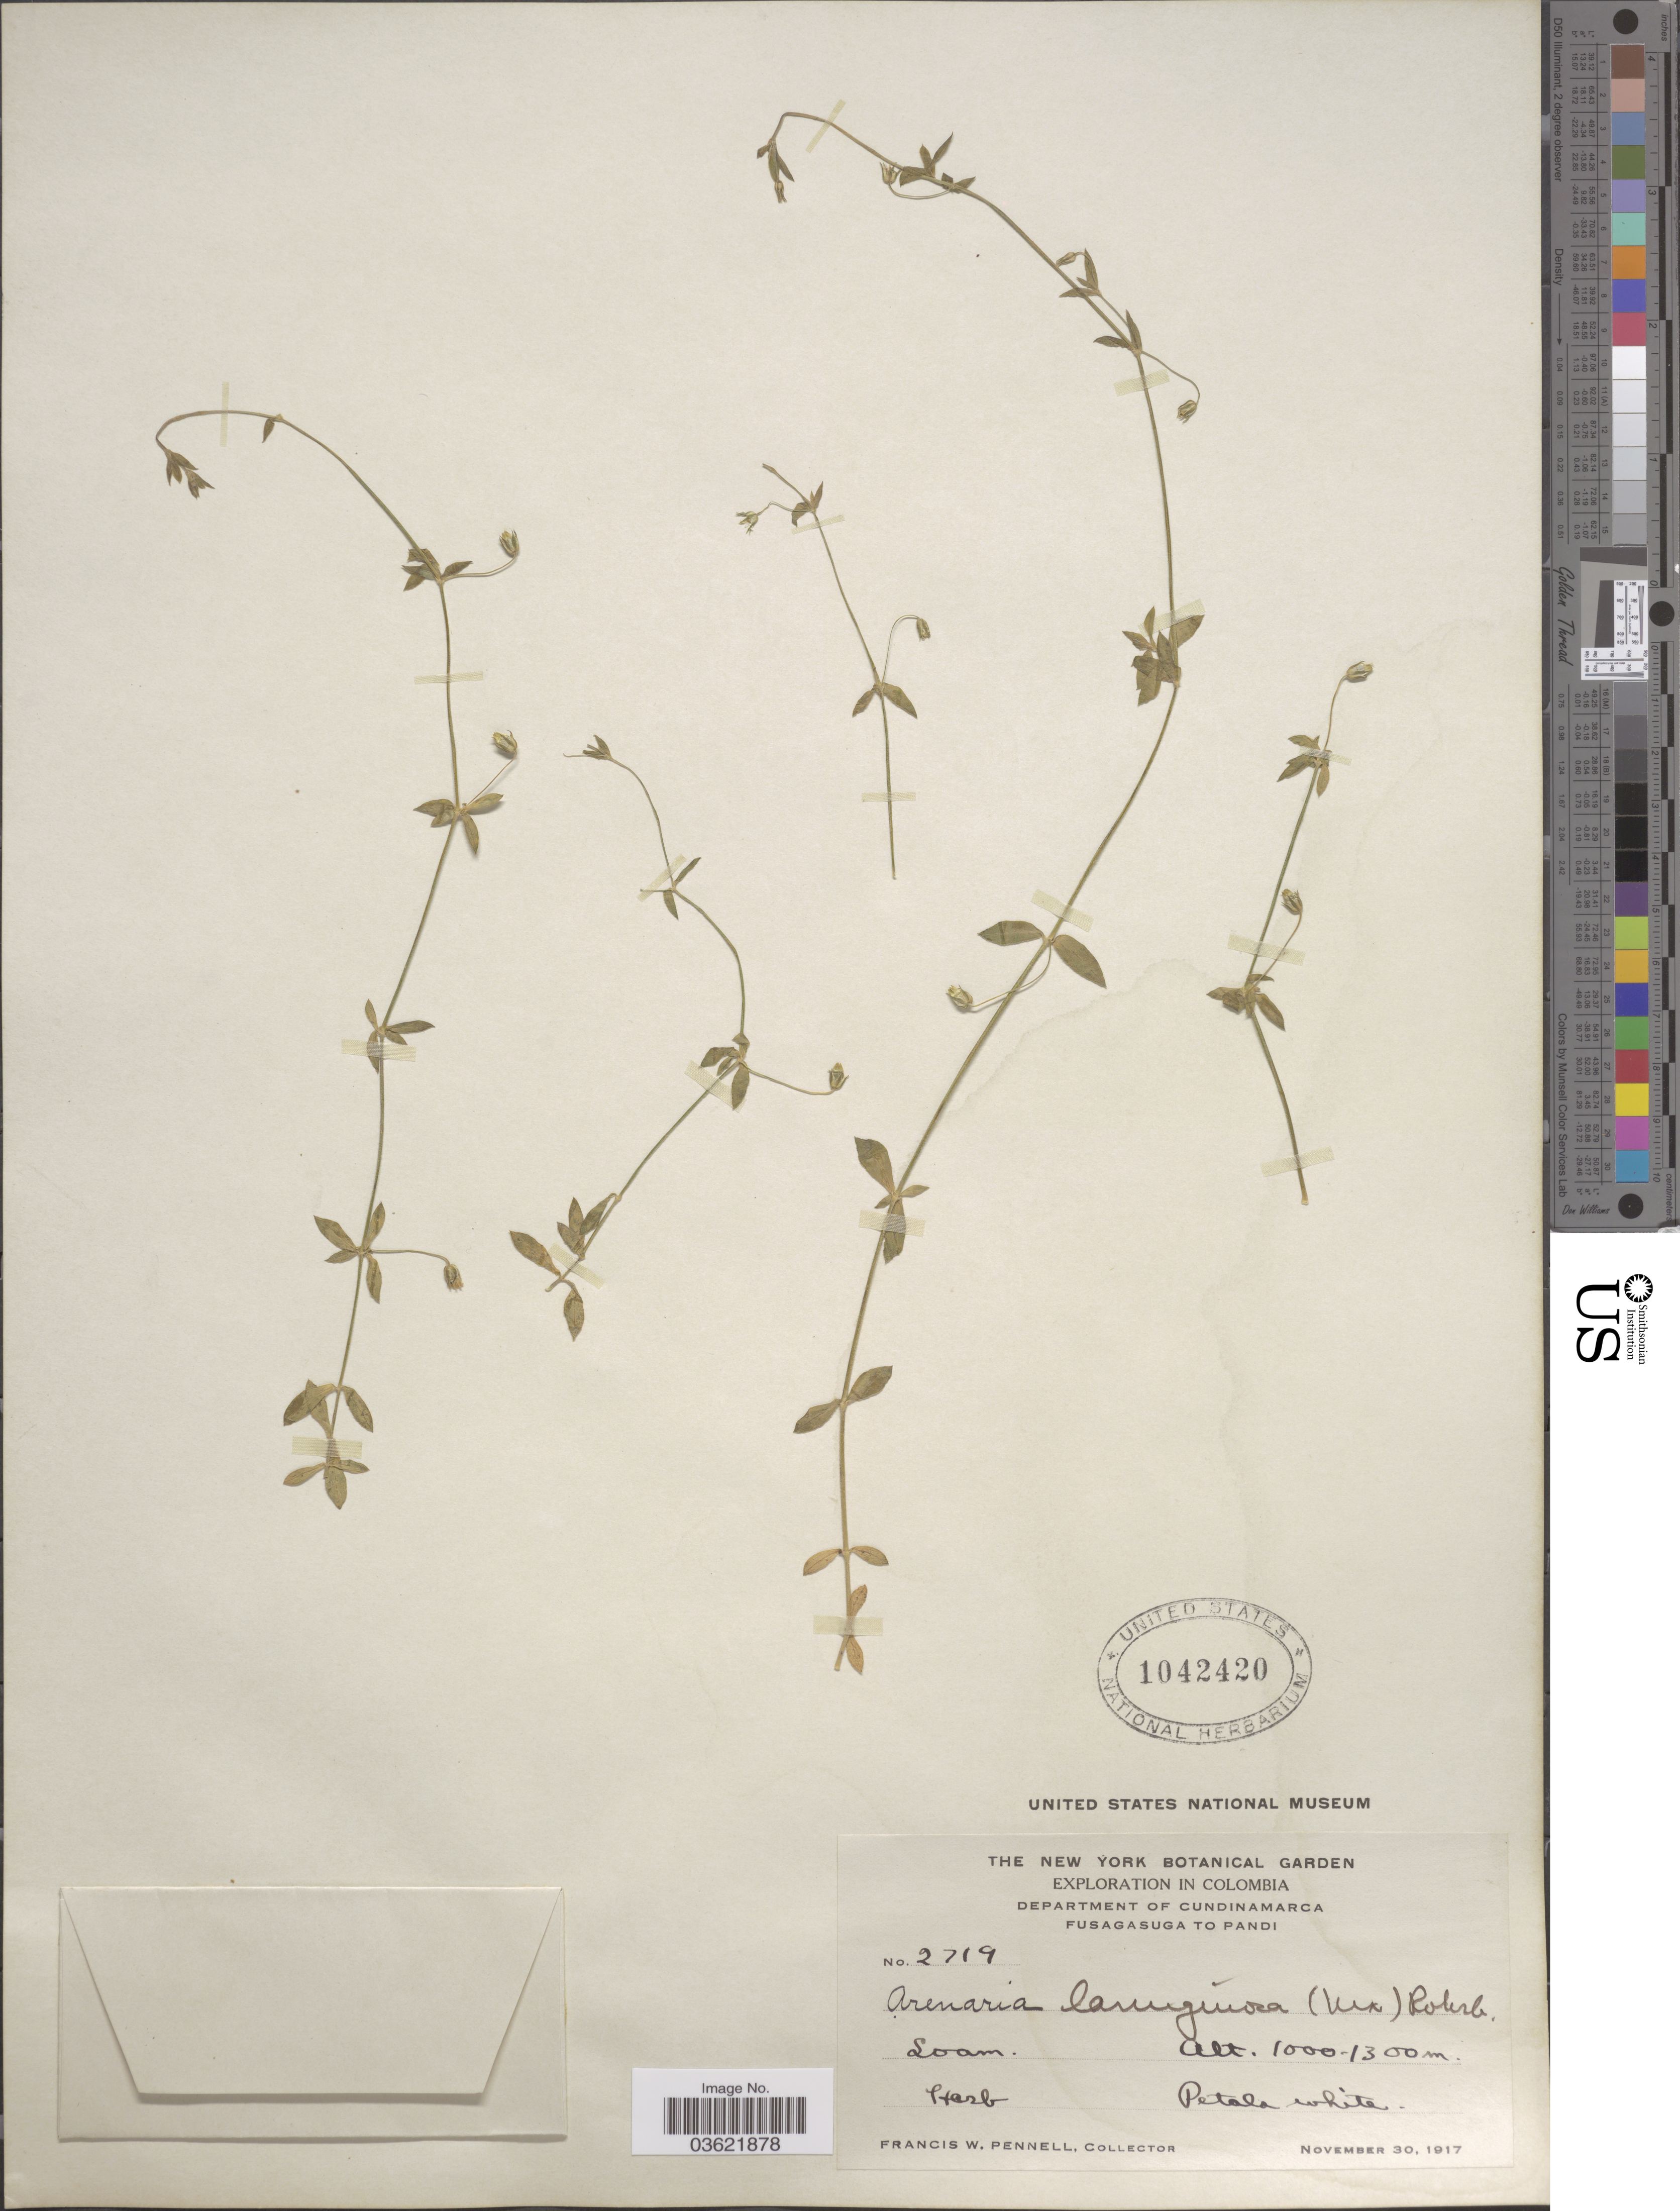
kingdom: Plantae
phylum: Tracheophyta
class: Magnoliopsida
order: Caryophyllales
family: Caryophyllaceae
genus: Arenaria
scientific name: Arenaria lanuginosa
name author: (Michx.) Rohrb.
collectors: F. W. Pennell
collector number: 2719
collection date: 1917-11-30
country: Colombia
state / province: Cundinamarca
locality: Department of Cundinamarca. Fusagasuga to Pandi.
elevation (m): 1000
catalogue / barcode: US 1042420